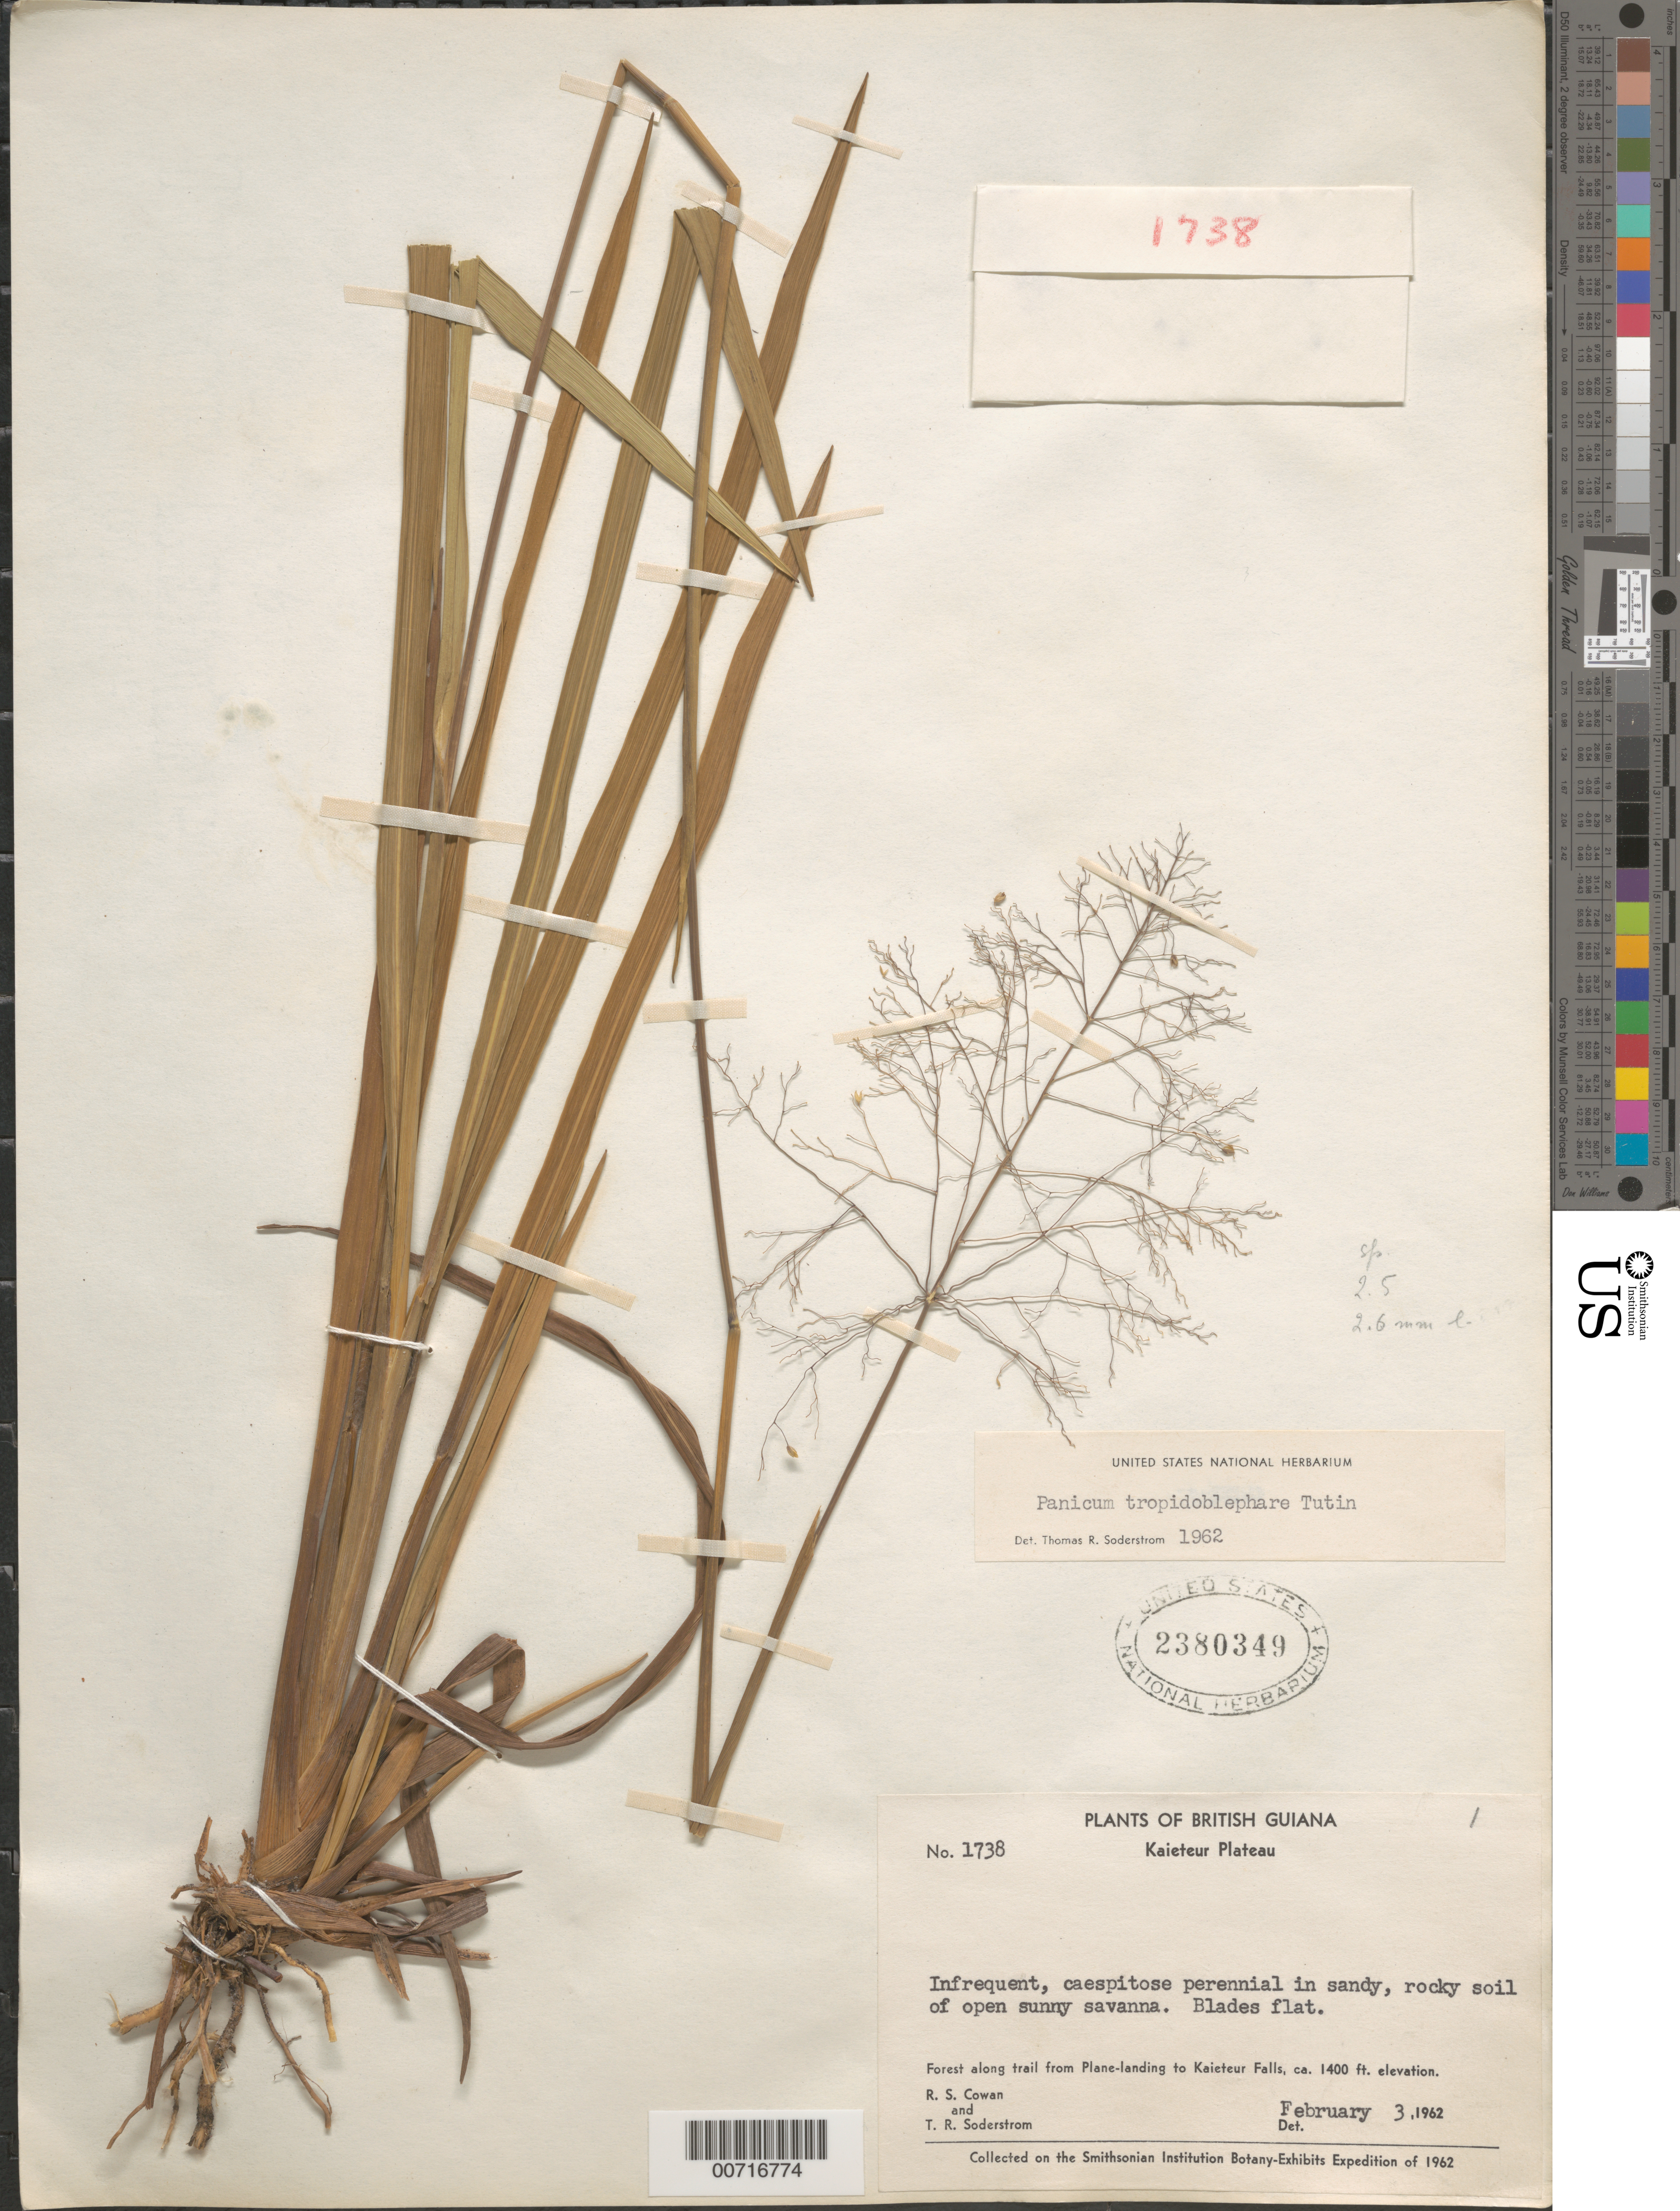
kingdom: Plantae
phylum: Tracheophyta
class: Liliopsida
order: Poales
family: Poaceae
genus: Panicum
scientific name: Panicum tropidoblephare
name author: Tutin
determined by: Soderstrom, T. R.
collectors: R. S. Cowan & T. R. Soderstrom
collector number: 1738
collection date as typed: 3-Feb-62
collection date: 1962-02-03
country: Guyana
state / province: Potaro-Siparuni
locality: Kaieteur Plateau, along trail from plane landing to Kaieteur Falls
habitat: Sandy, rocky soil, in open sunny savanna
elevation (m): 427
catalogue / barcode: US 2380349